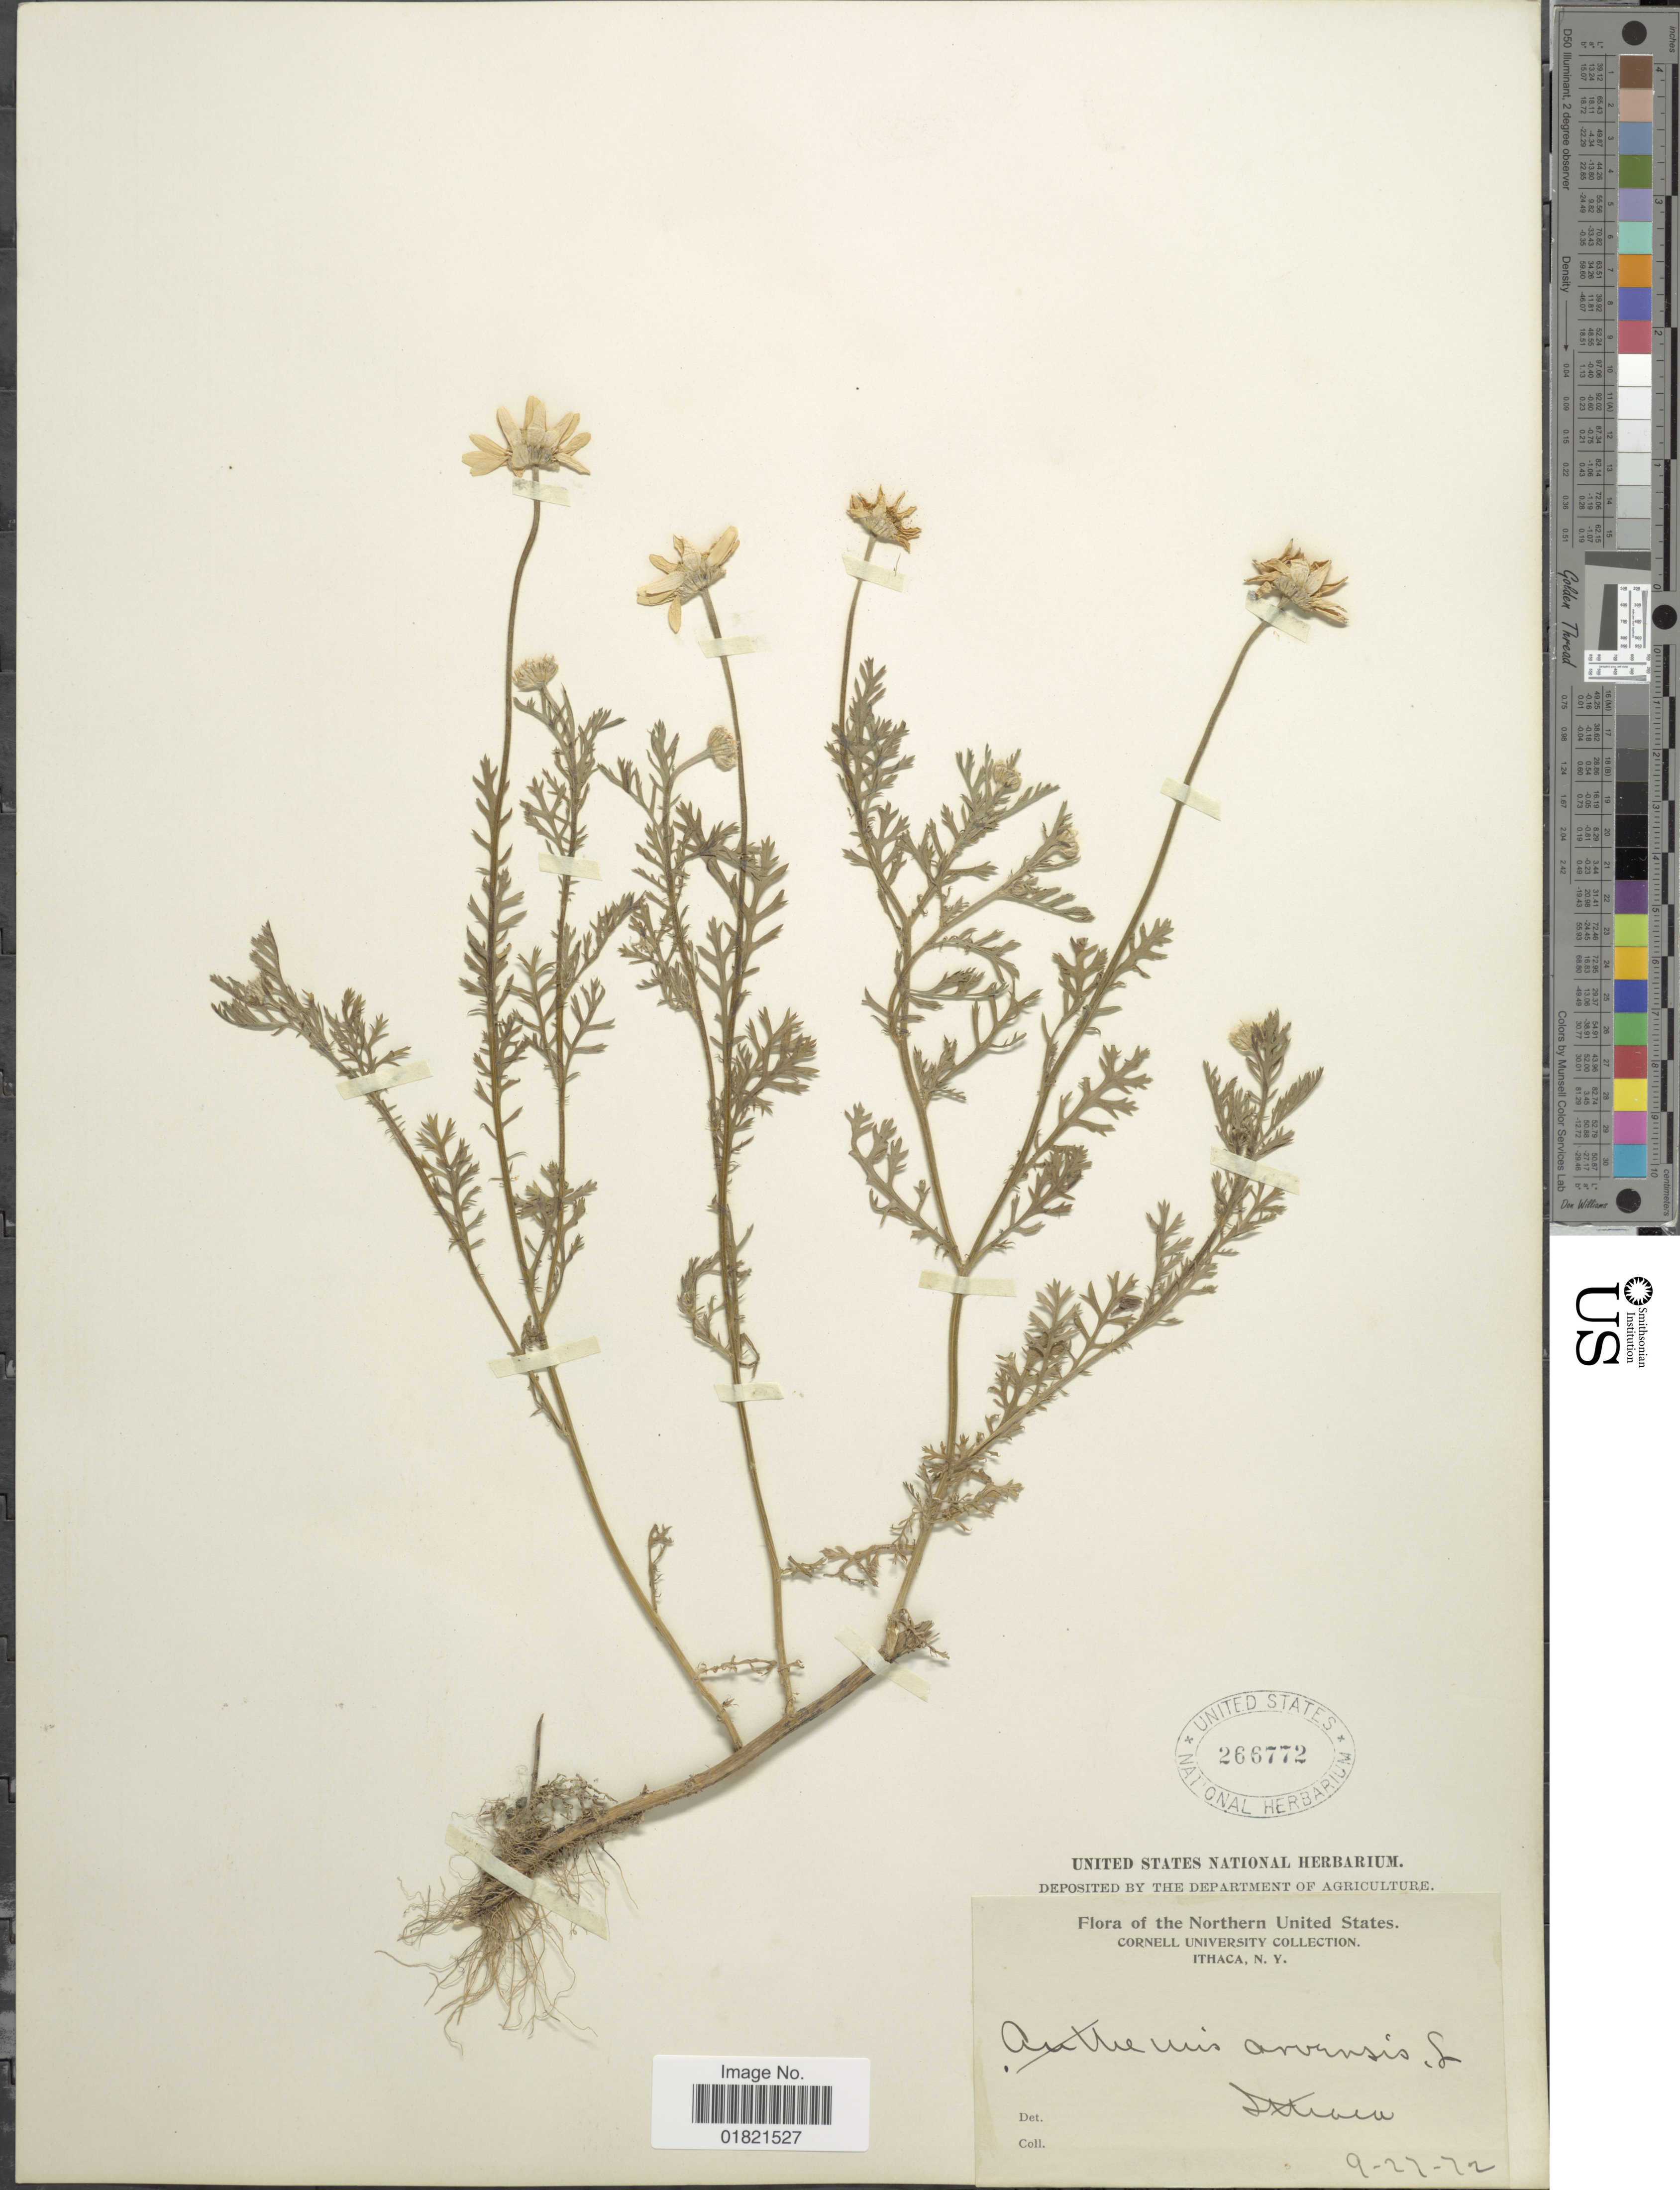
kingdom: Plantae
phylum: Tracheophyta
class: Magnoliopsida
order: Asterales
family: Asteraceae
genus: Anthemis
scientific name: Anthemis arvensis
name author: L.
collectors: Cornell University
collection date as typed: Transcribed d/m/y: 27/9/72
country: United States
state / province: New York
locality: Ithaca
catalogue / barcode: US 266772